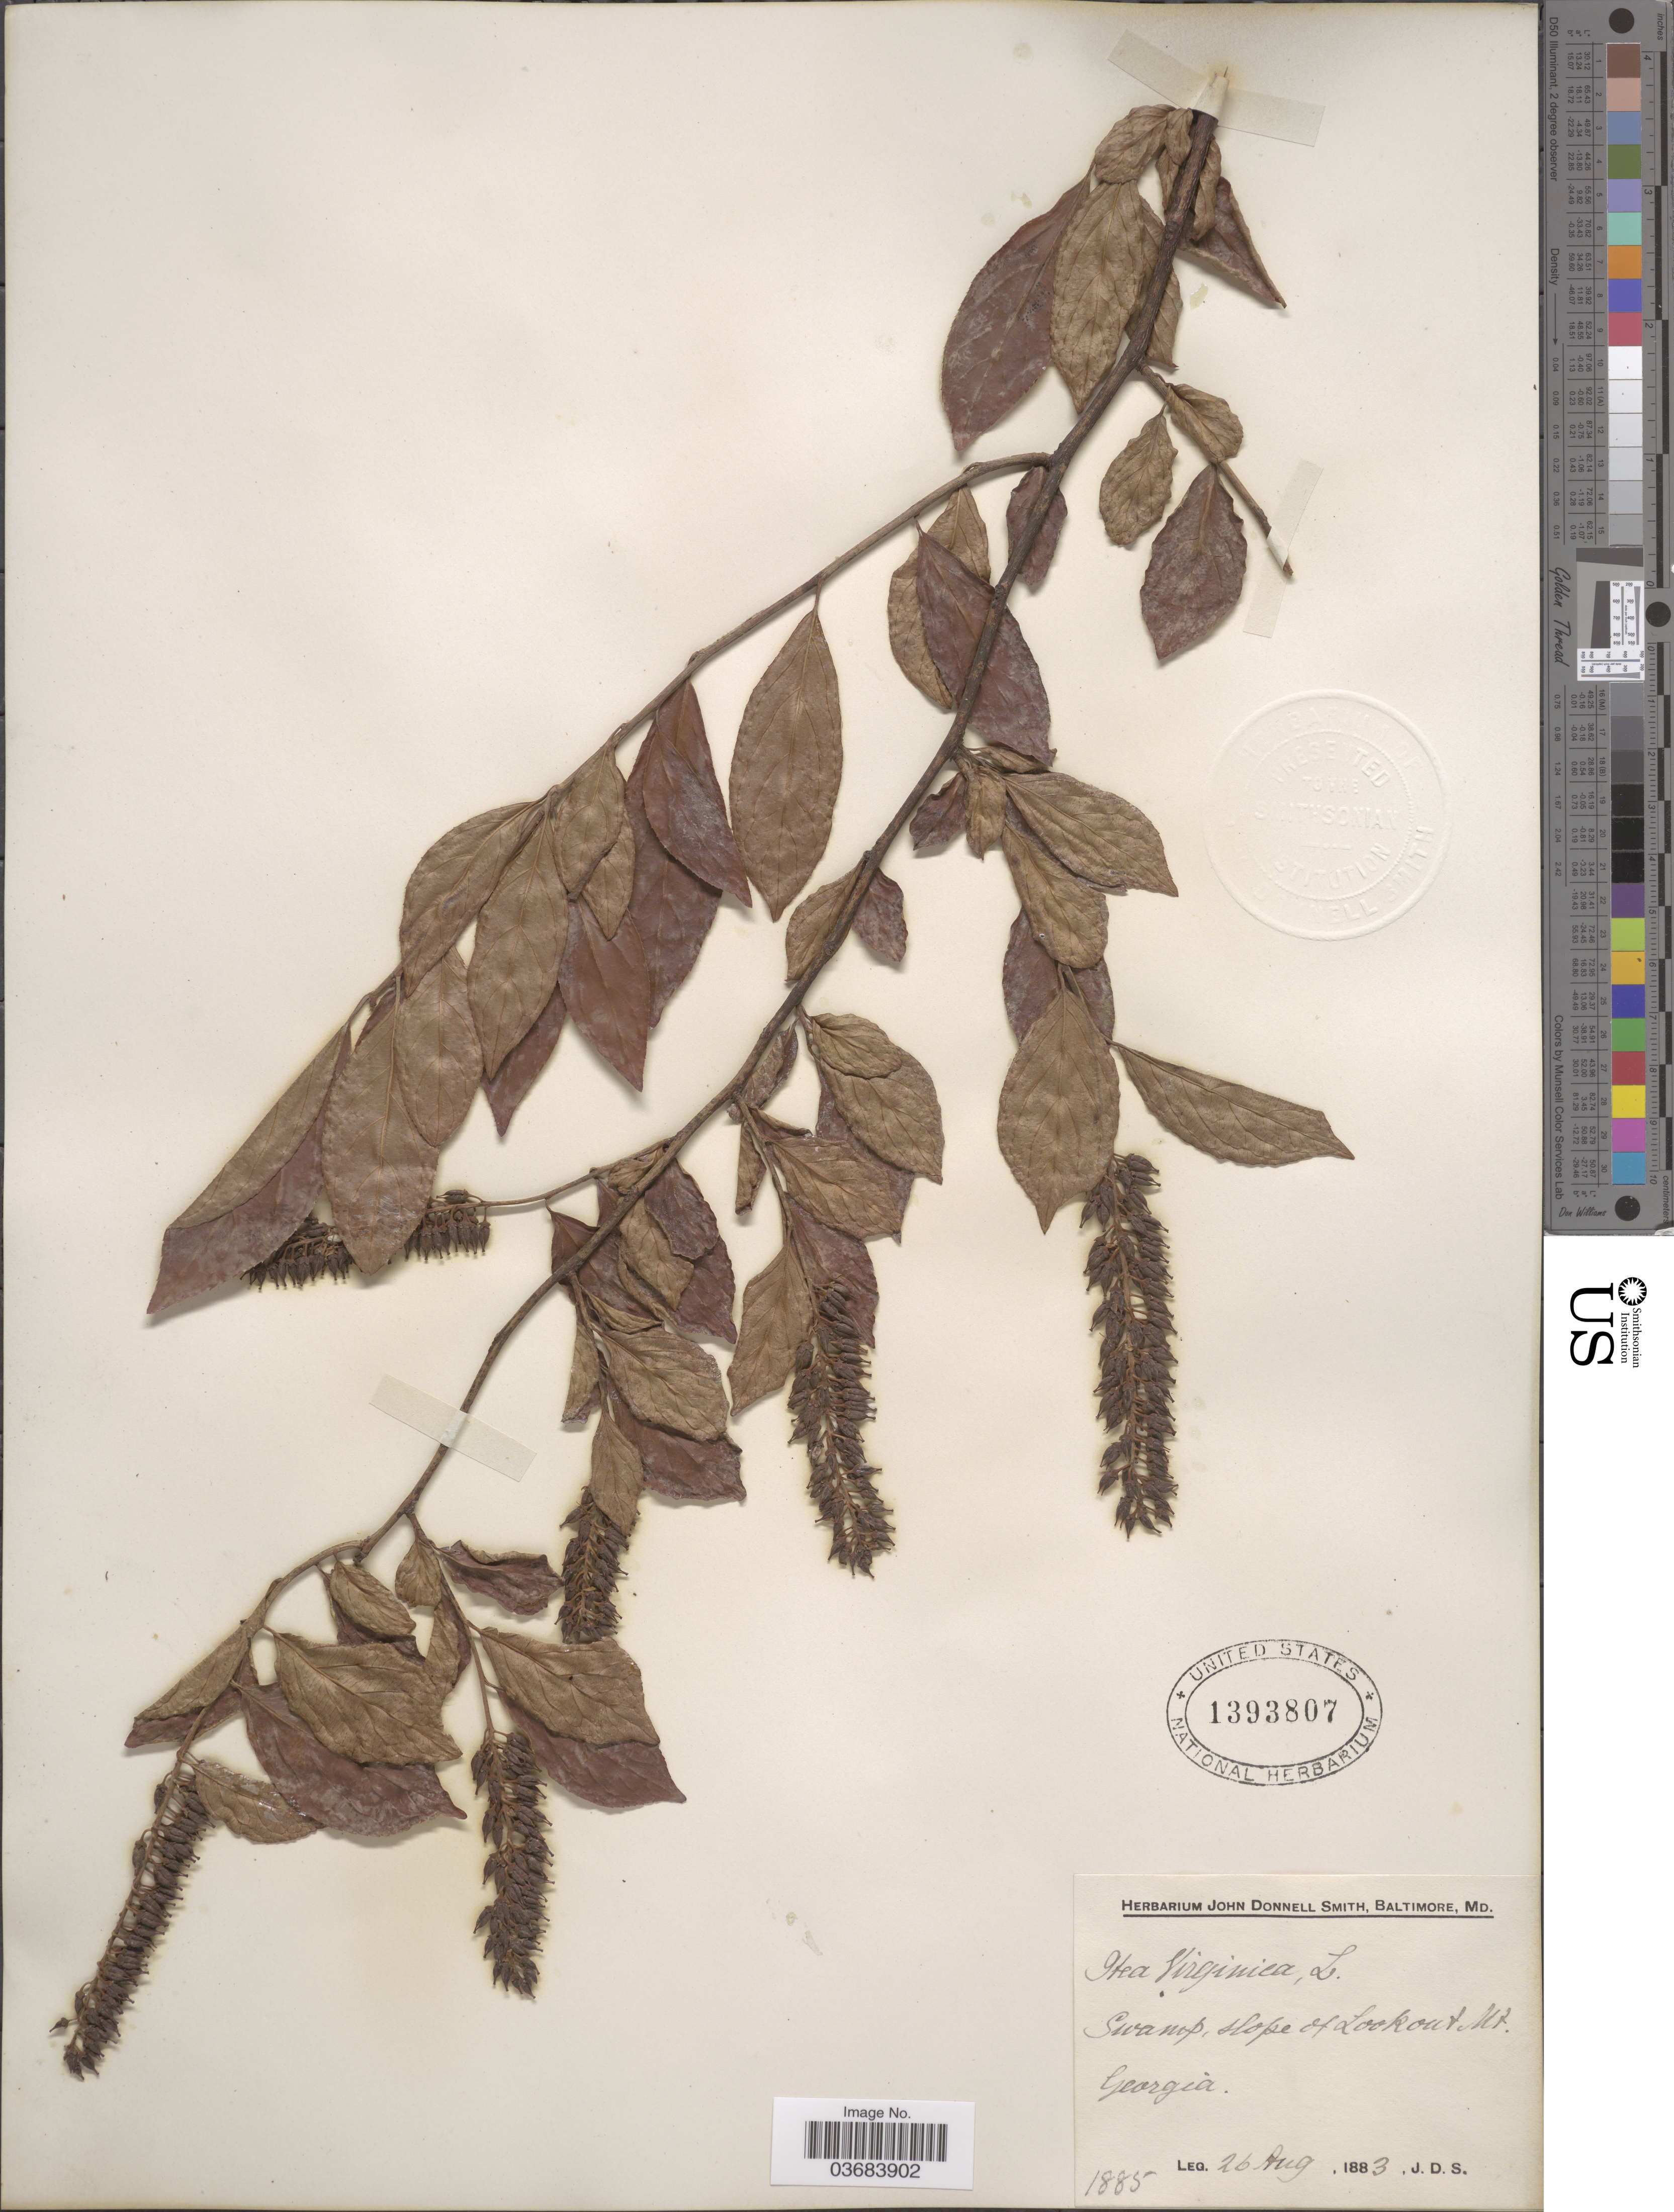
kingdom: Plantae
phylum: Tracheophyta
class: Magnoliopsida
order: Saxifragales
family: Iteaceae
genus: Itea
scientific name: Itea virginica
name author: L.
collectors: J. Donnell Smith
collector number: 1885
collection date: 1883-08-26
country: United States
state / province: Georgia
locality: Swamp,slope of Lookout Mt.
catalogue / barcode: US 1393807